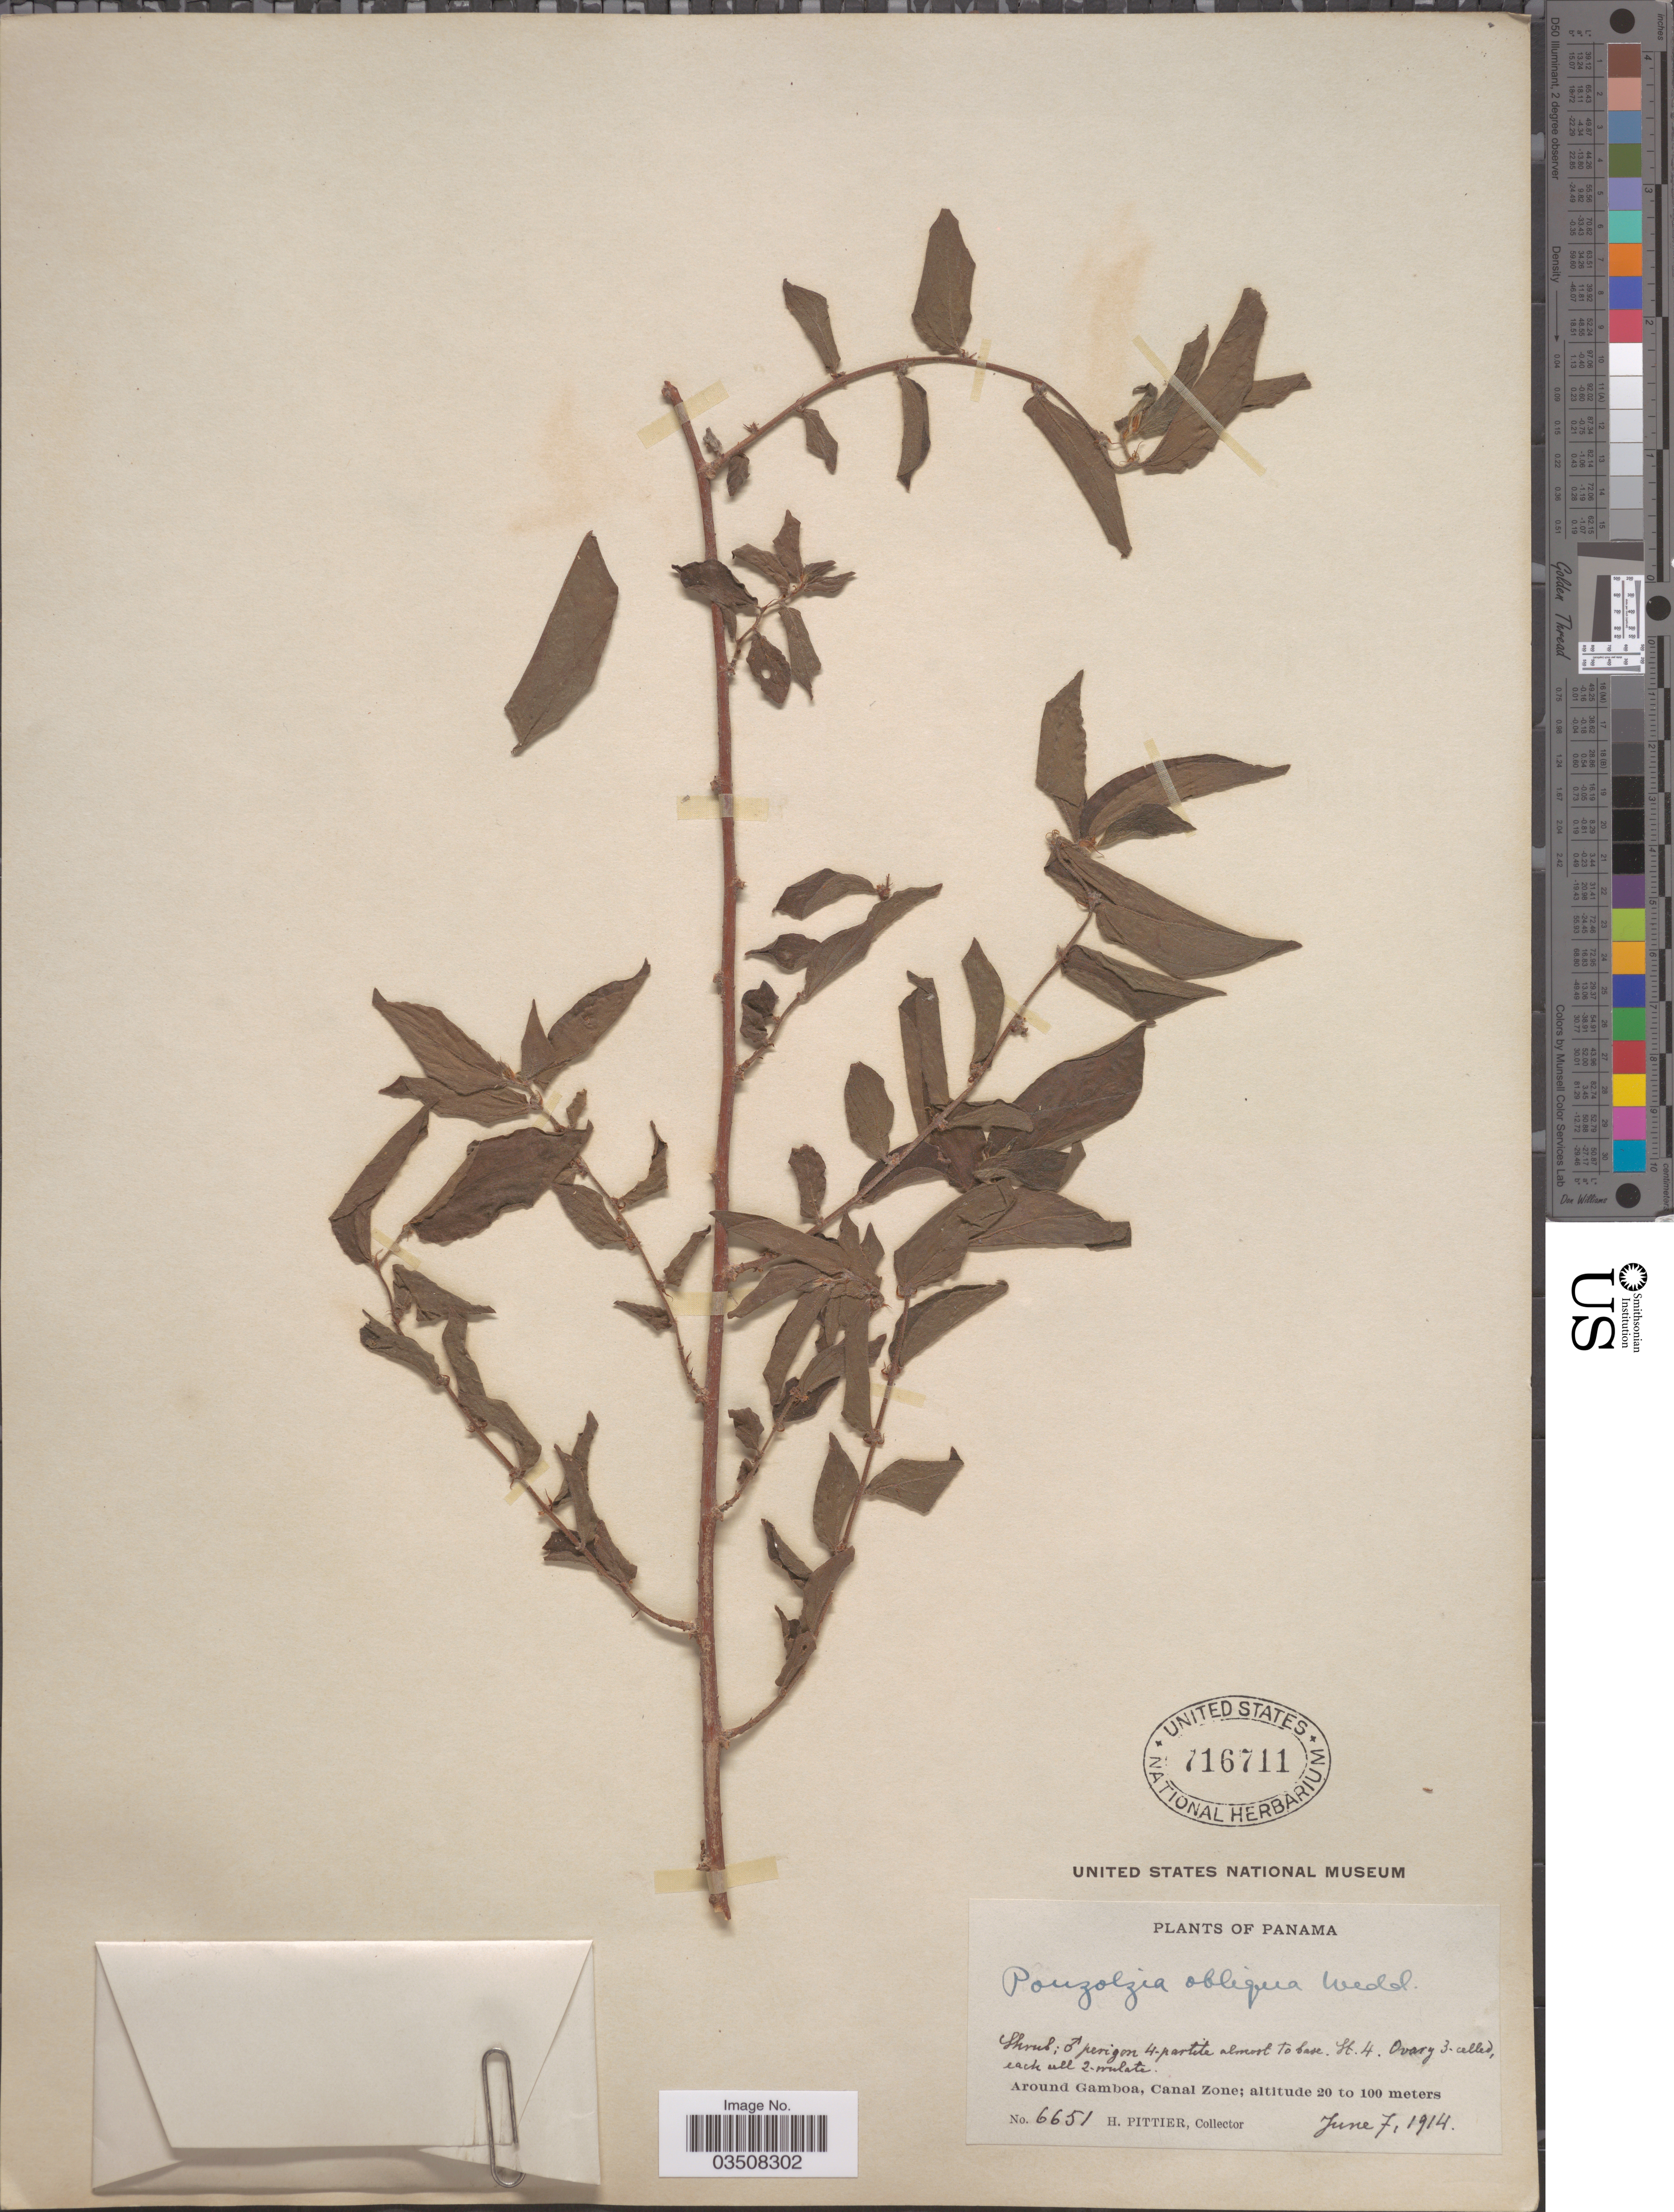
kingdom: Plantae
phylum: Tracheophyta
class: Magnoliopsida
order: Rosales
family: Urticaceae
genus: Pouzolzia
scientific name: Pouzolzia obliqua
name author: (Poepp.) Gaudich.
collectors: H. F. Pittier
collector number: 6651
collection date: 1914-06-07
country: Panama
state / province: Colón / Panamá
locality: Around Gamboa, Canal Zone.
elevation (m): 20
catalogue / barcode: US 716711